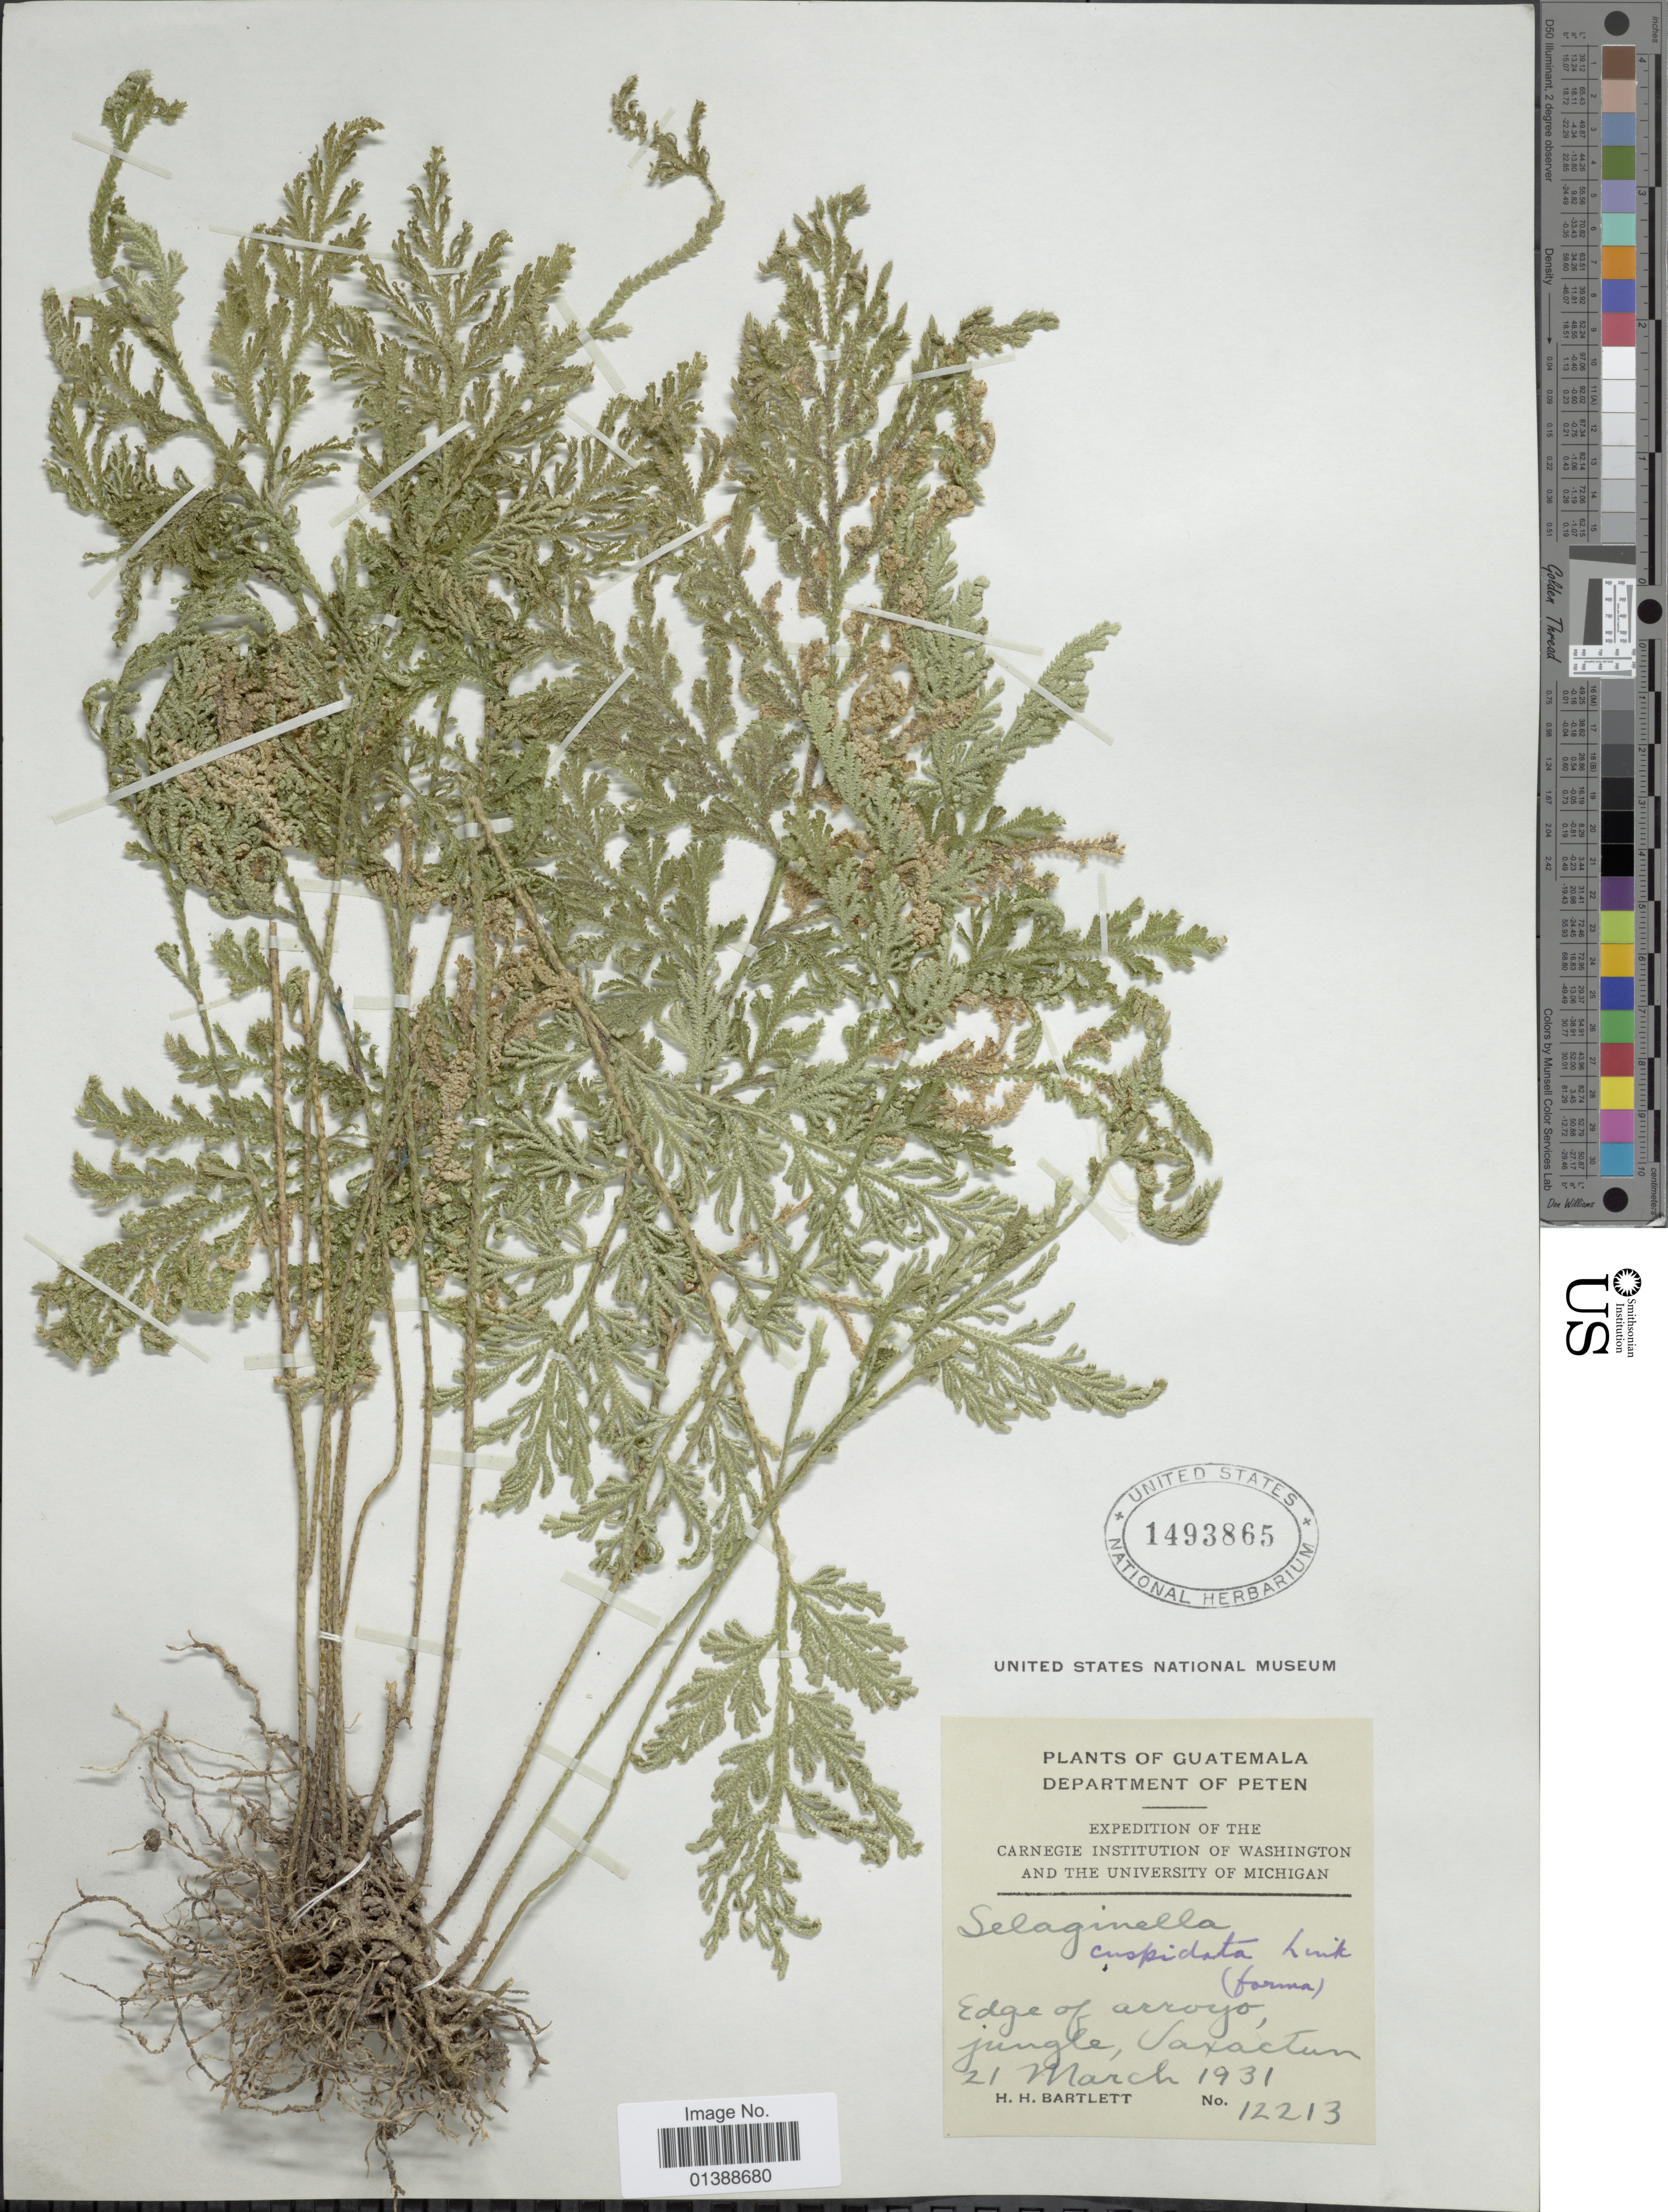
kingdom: Plantae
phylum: Tracheophyta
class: Lycopodiopsida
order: Selaginellales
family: Selaginellaceae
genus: Selaginella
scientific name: Selaginella pallescens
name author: (C. Presl) Spring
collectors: H. H. Bartlett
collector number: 12213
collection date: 1931-03-21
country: Guatemala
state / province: El Petén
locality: Edge of arroyo, jungle Uaxactun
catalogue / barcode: US 1493865